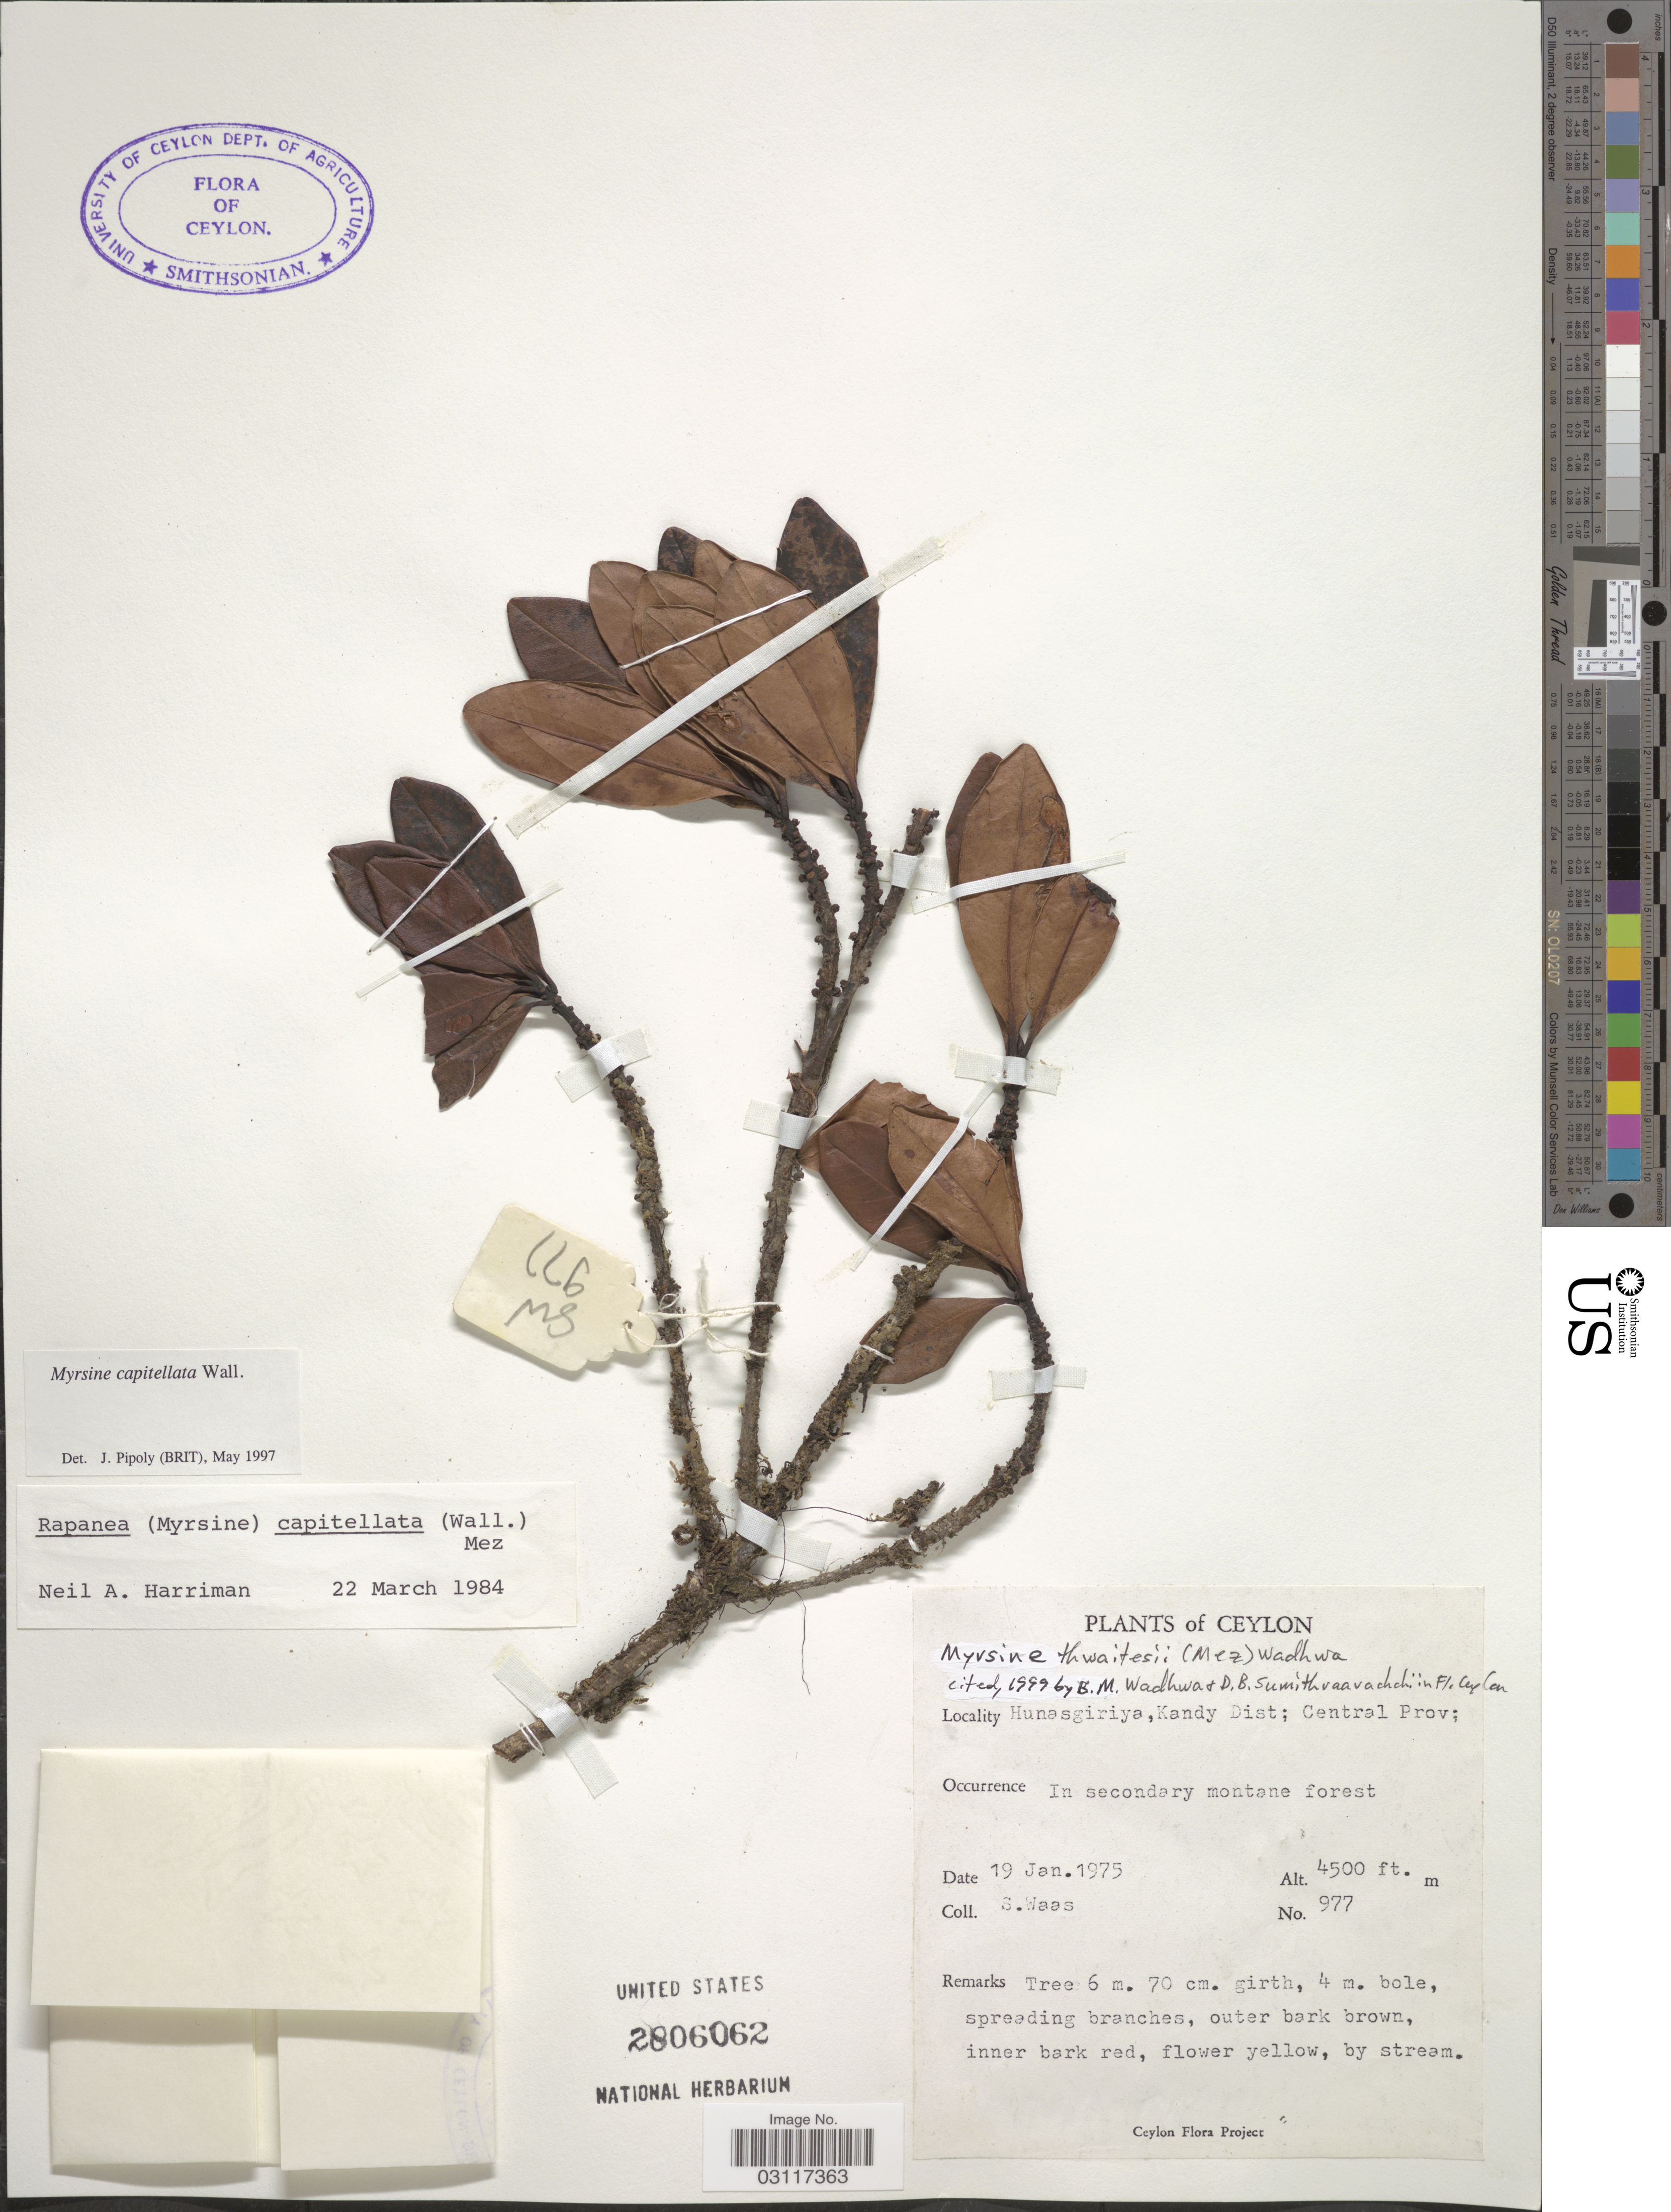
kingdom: Plantae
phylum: Tracheophyta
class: Magnoliopsida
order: Ericales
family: Primulaceae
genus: Myrsine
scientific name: Myrsine thwaitesii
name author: (Mez) Wadhwa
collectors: S. Waas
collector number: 977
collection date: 1975-01-19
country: Sri Lanka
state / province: Central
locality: Ceylon, Hunasgiriya, Kandy Dist; Central Prov.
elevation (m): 1372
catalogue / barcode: US 2806062